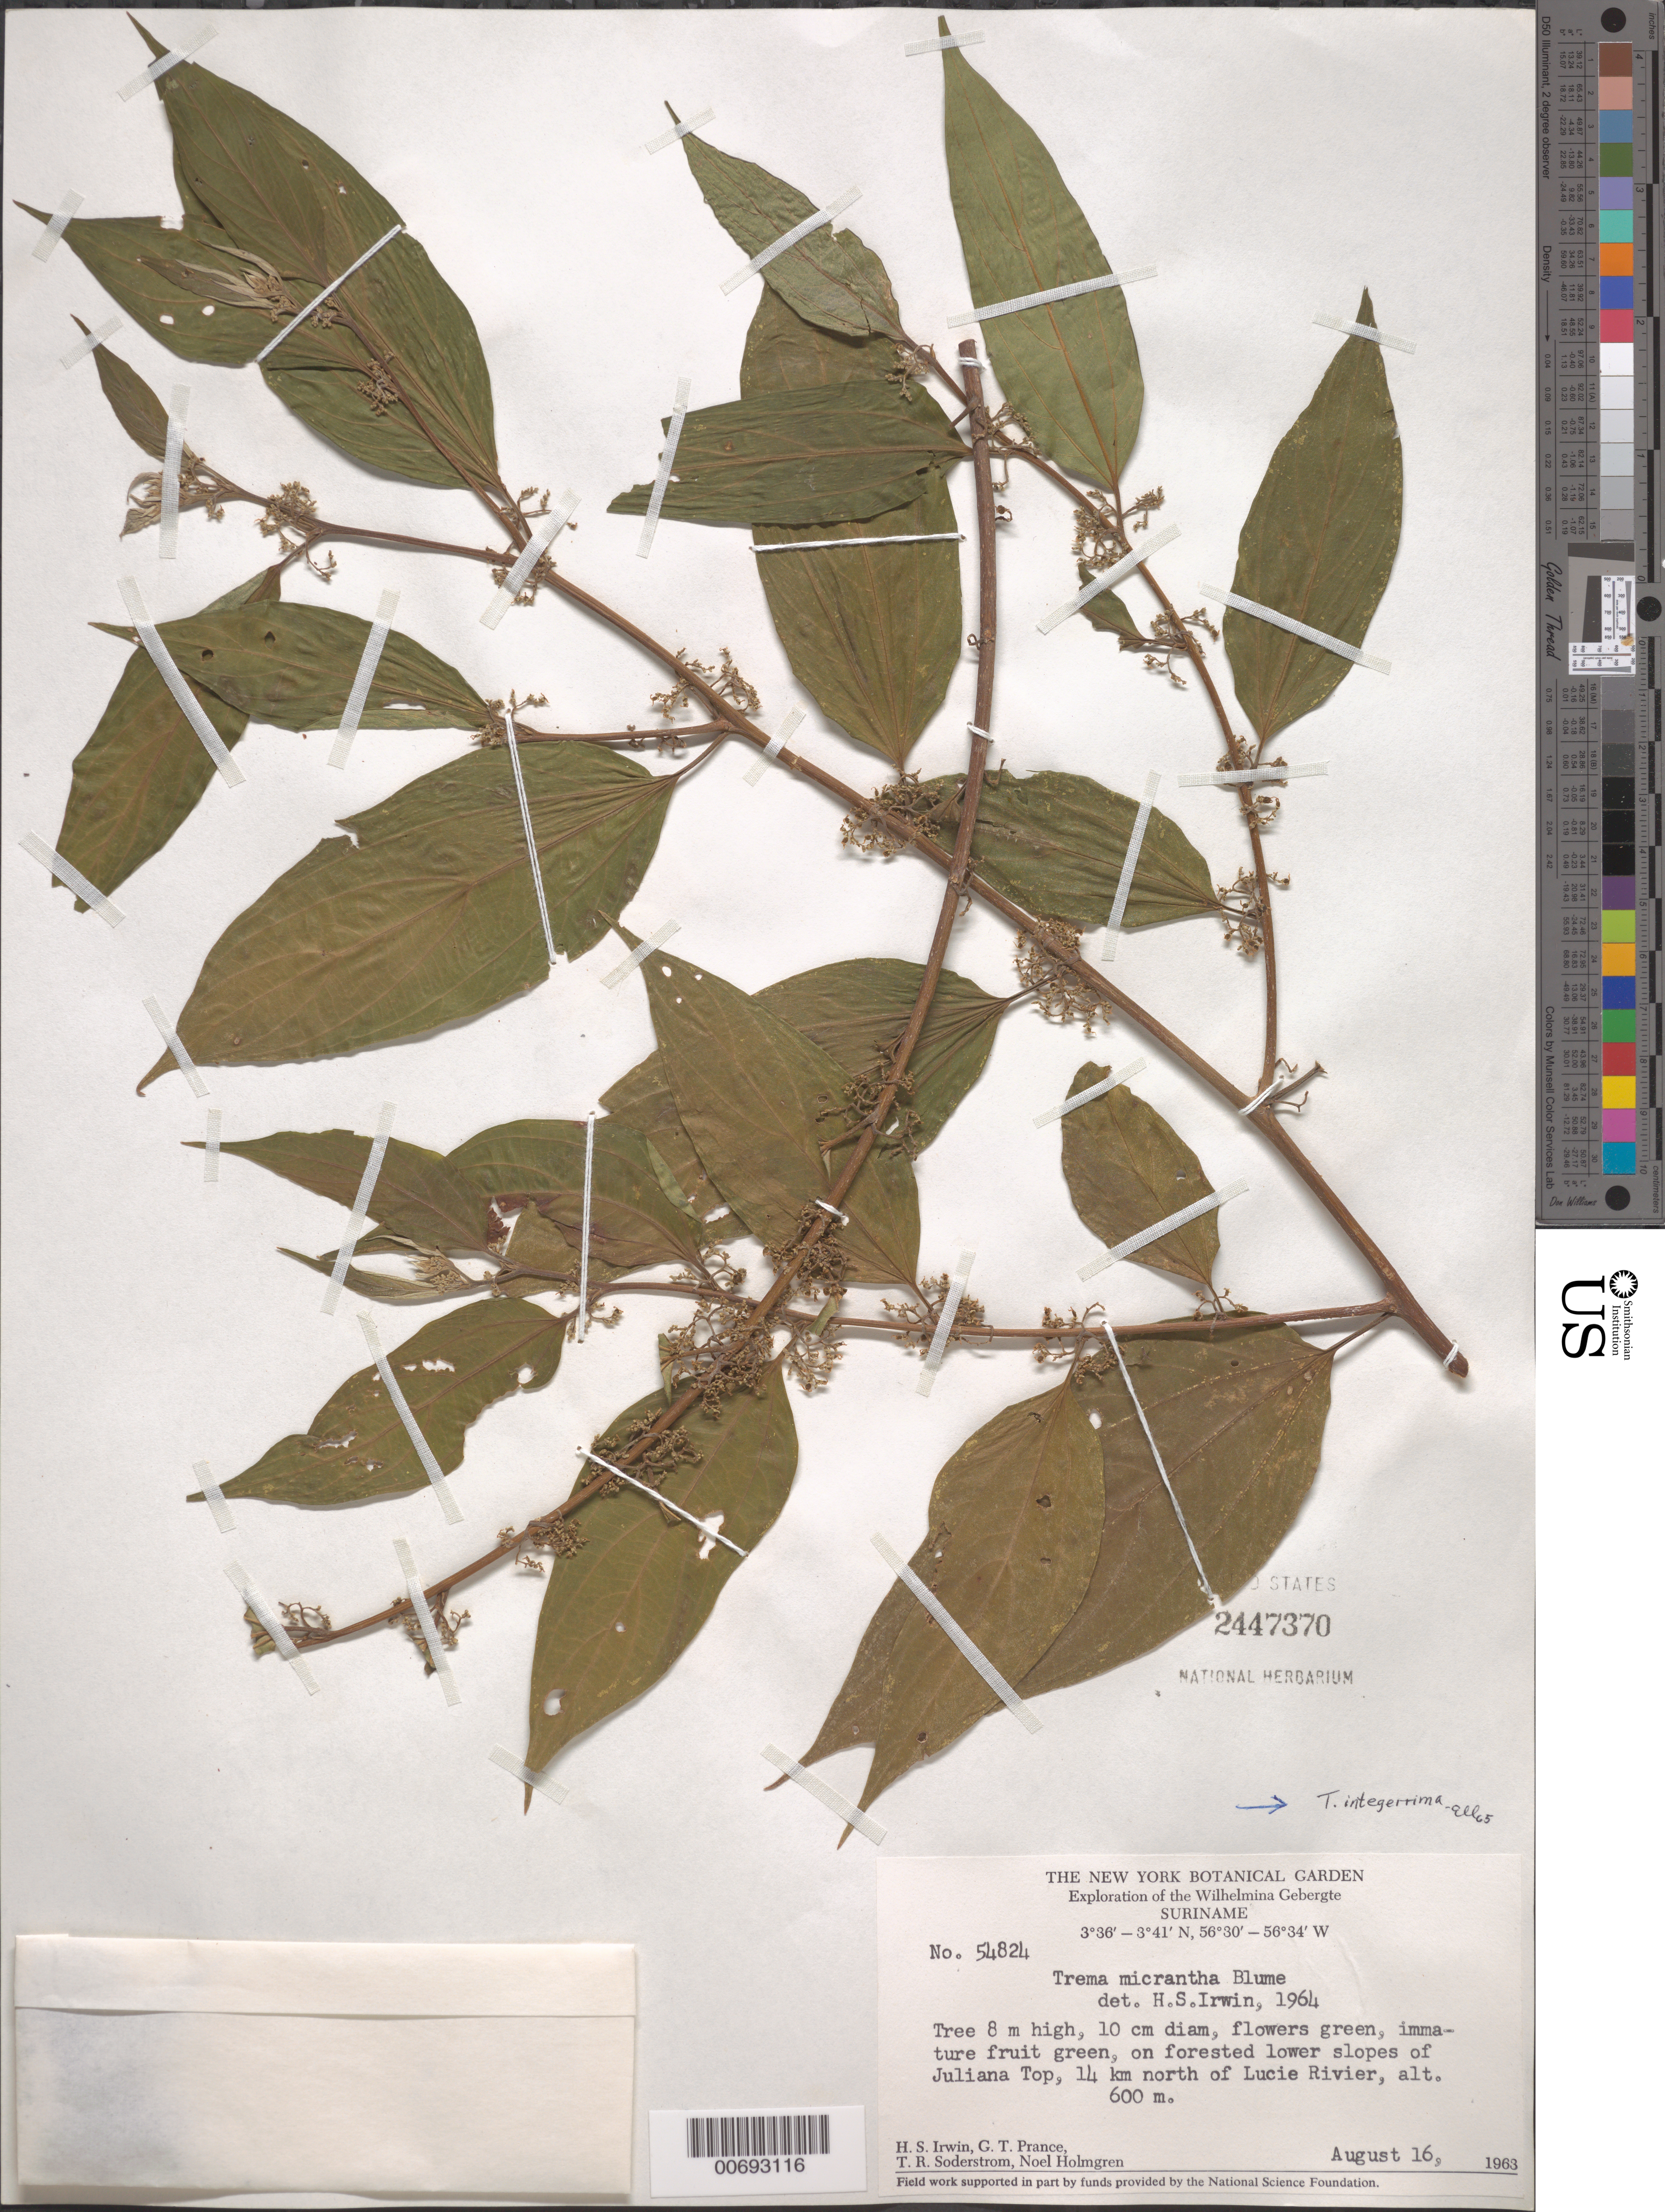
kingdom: Plantae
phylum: Tracheophyta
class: Magnoliopsida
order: Rosales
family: Cannabaceae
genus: Trema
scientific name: Trema integerrimum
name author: (Beurl.) Standl.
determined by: Little, Elbert L., Jr., (FSSR), United States Department of Agriculture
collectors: H. Irwin, G. T. Prance, T. R. Soderstrom & N. H. Holmgren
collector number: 54824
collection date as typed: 16-Aug-63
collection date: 1963-08-16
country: Suriname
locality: Juliana Top, 14 km N of Lucie R., Wilhelmina Gebergte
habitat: Forested lower slopes of Juliana Top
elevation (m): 600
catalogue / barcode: US 2447370